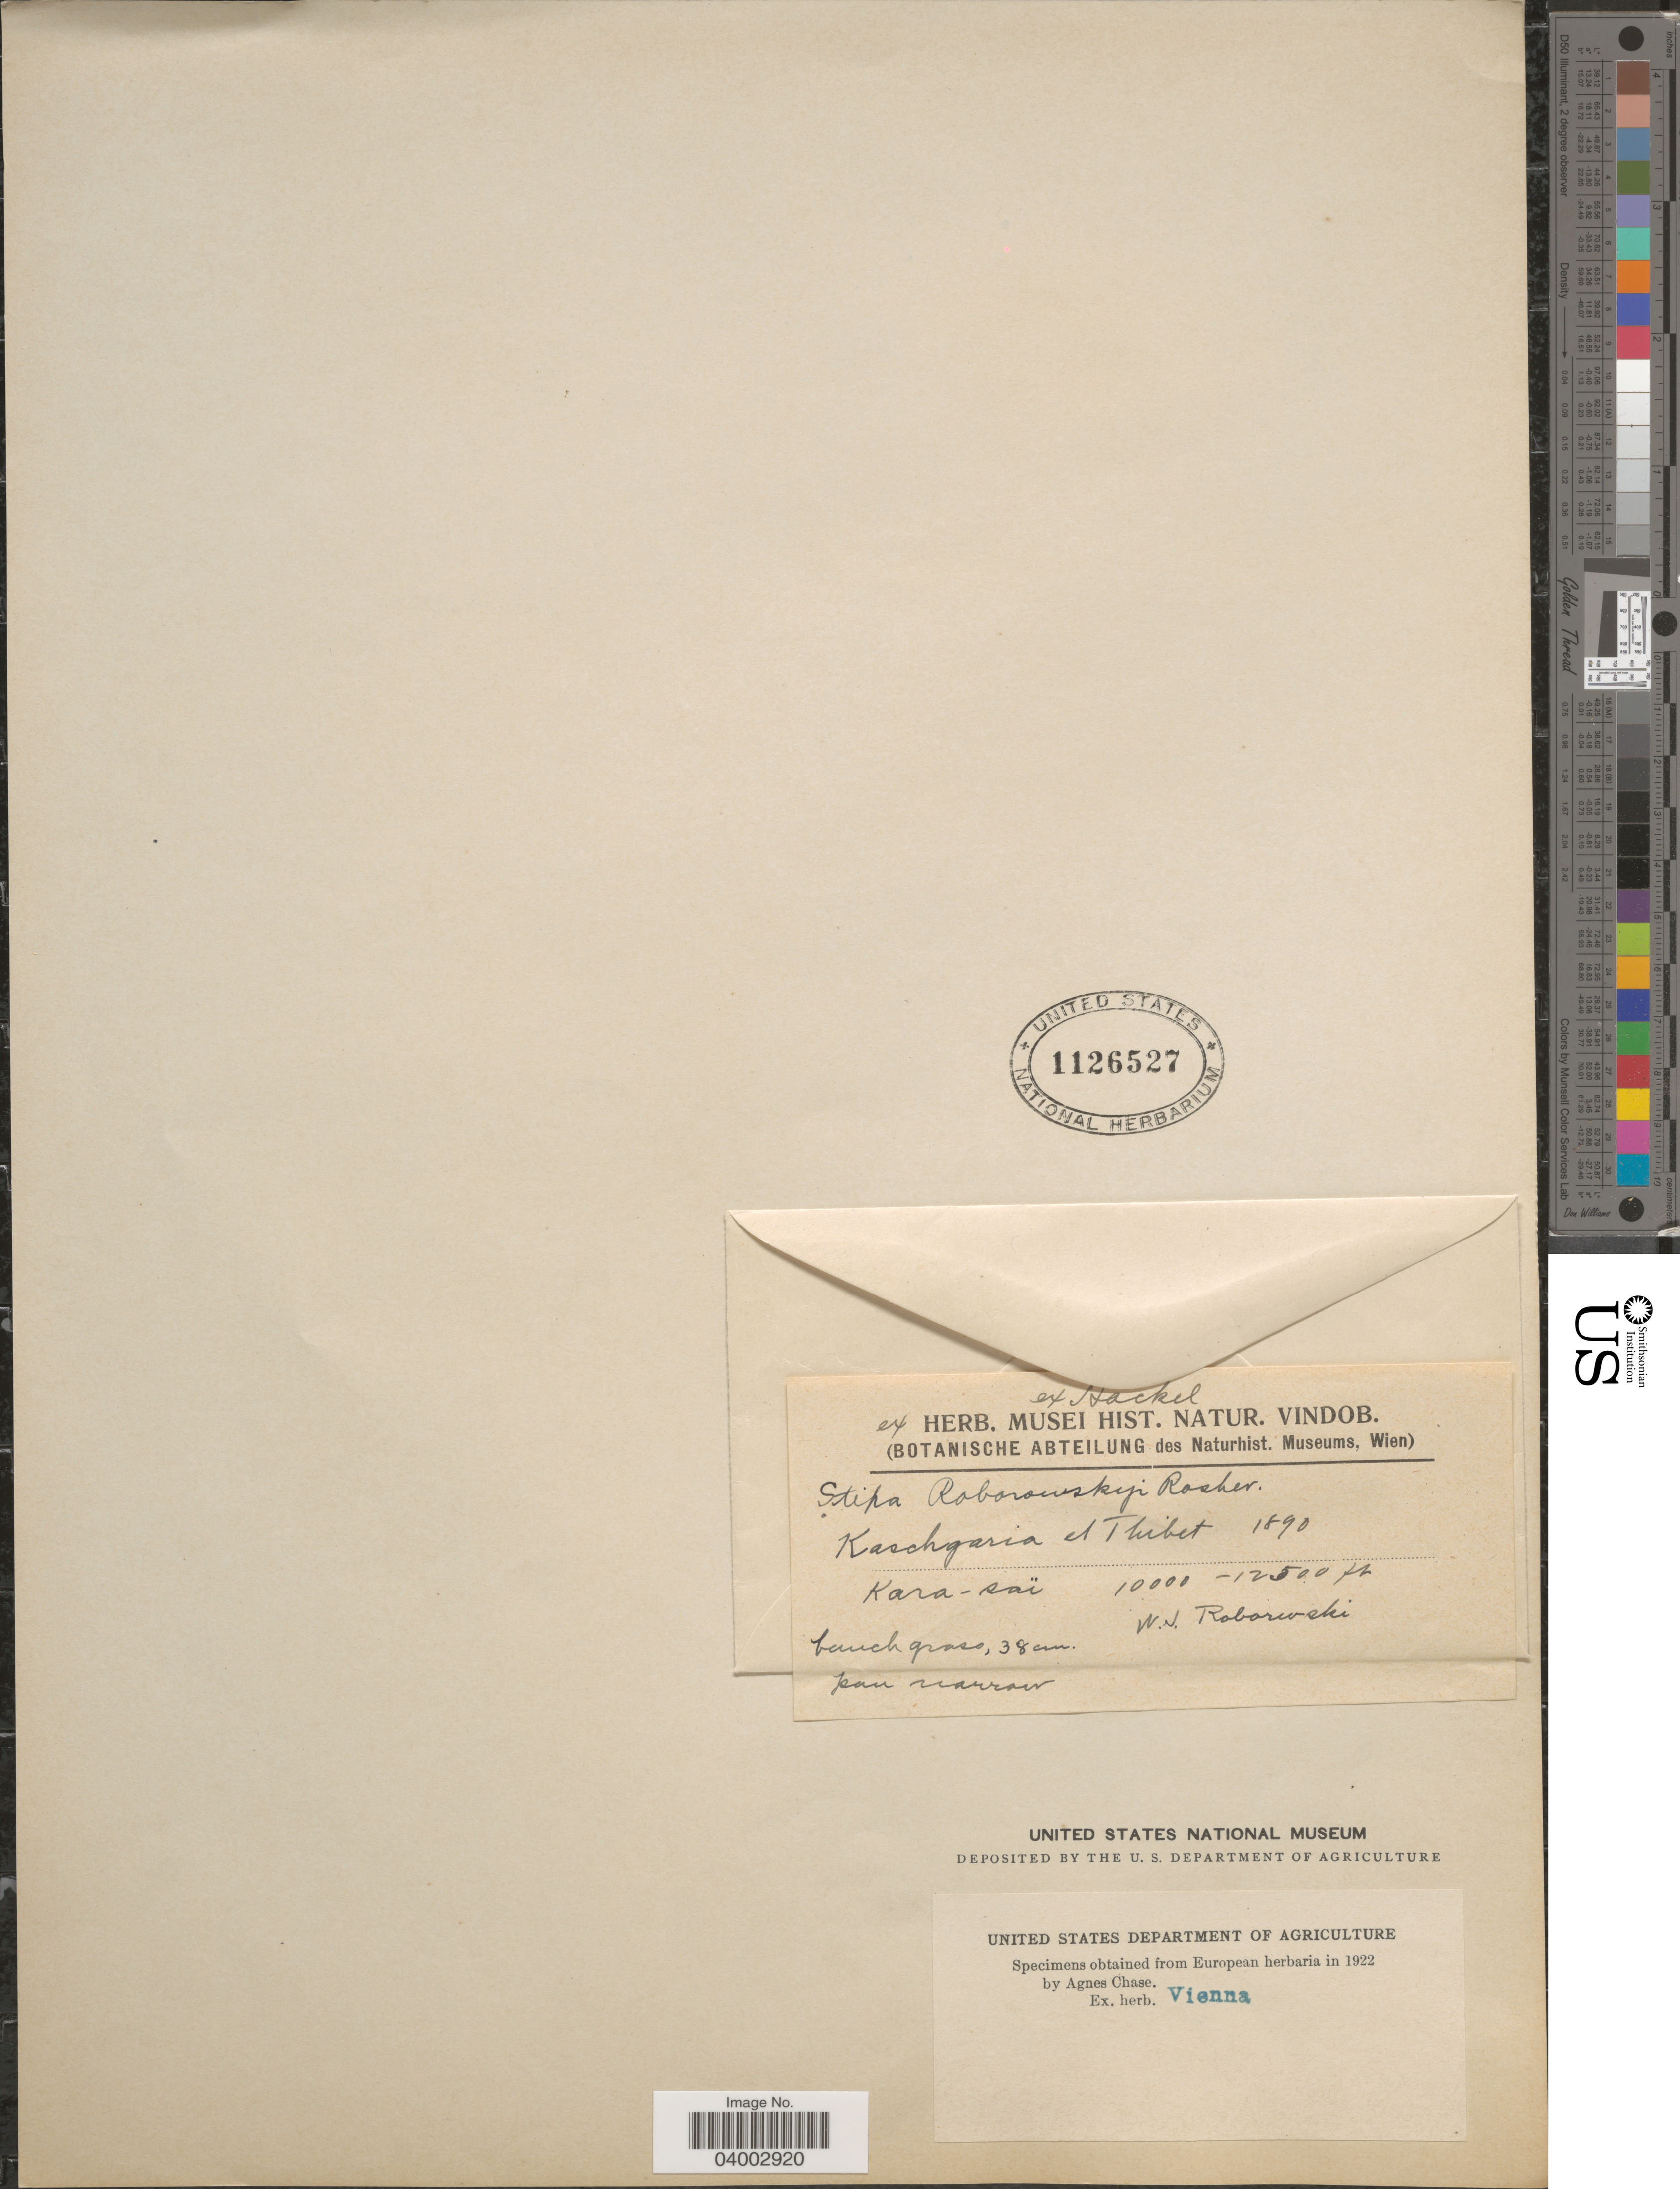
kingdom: Plantae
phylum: Tracheophyta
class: Liliopsida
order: Poales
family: Poaceae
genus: Stipa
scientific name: Stipa roborowskyi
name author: Roshev.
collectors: W. Roborwski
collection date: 1890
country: Kyrgyzstan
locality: Kaschgaria et Thibet. Kara-saï.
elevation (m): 3048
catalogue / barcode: US 1126527